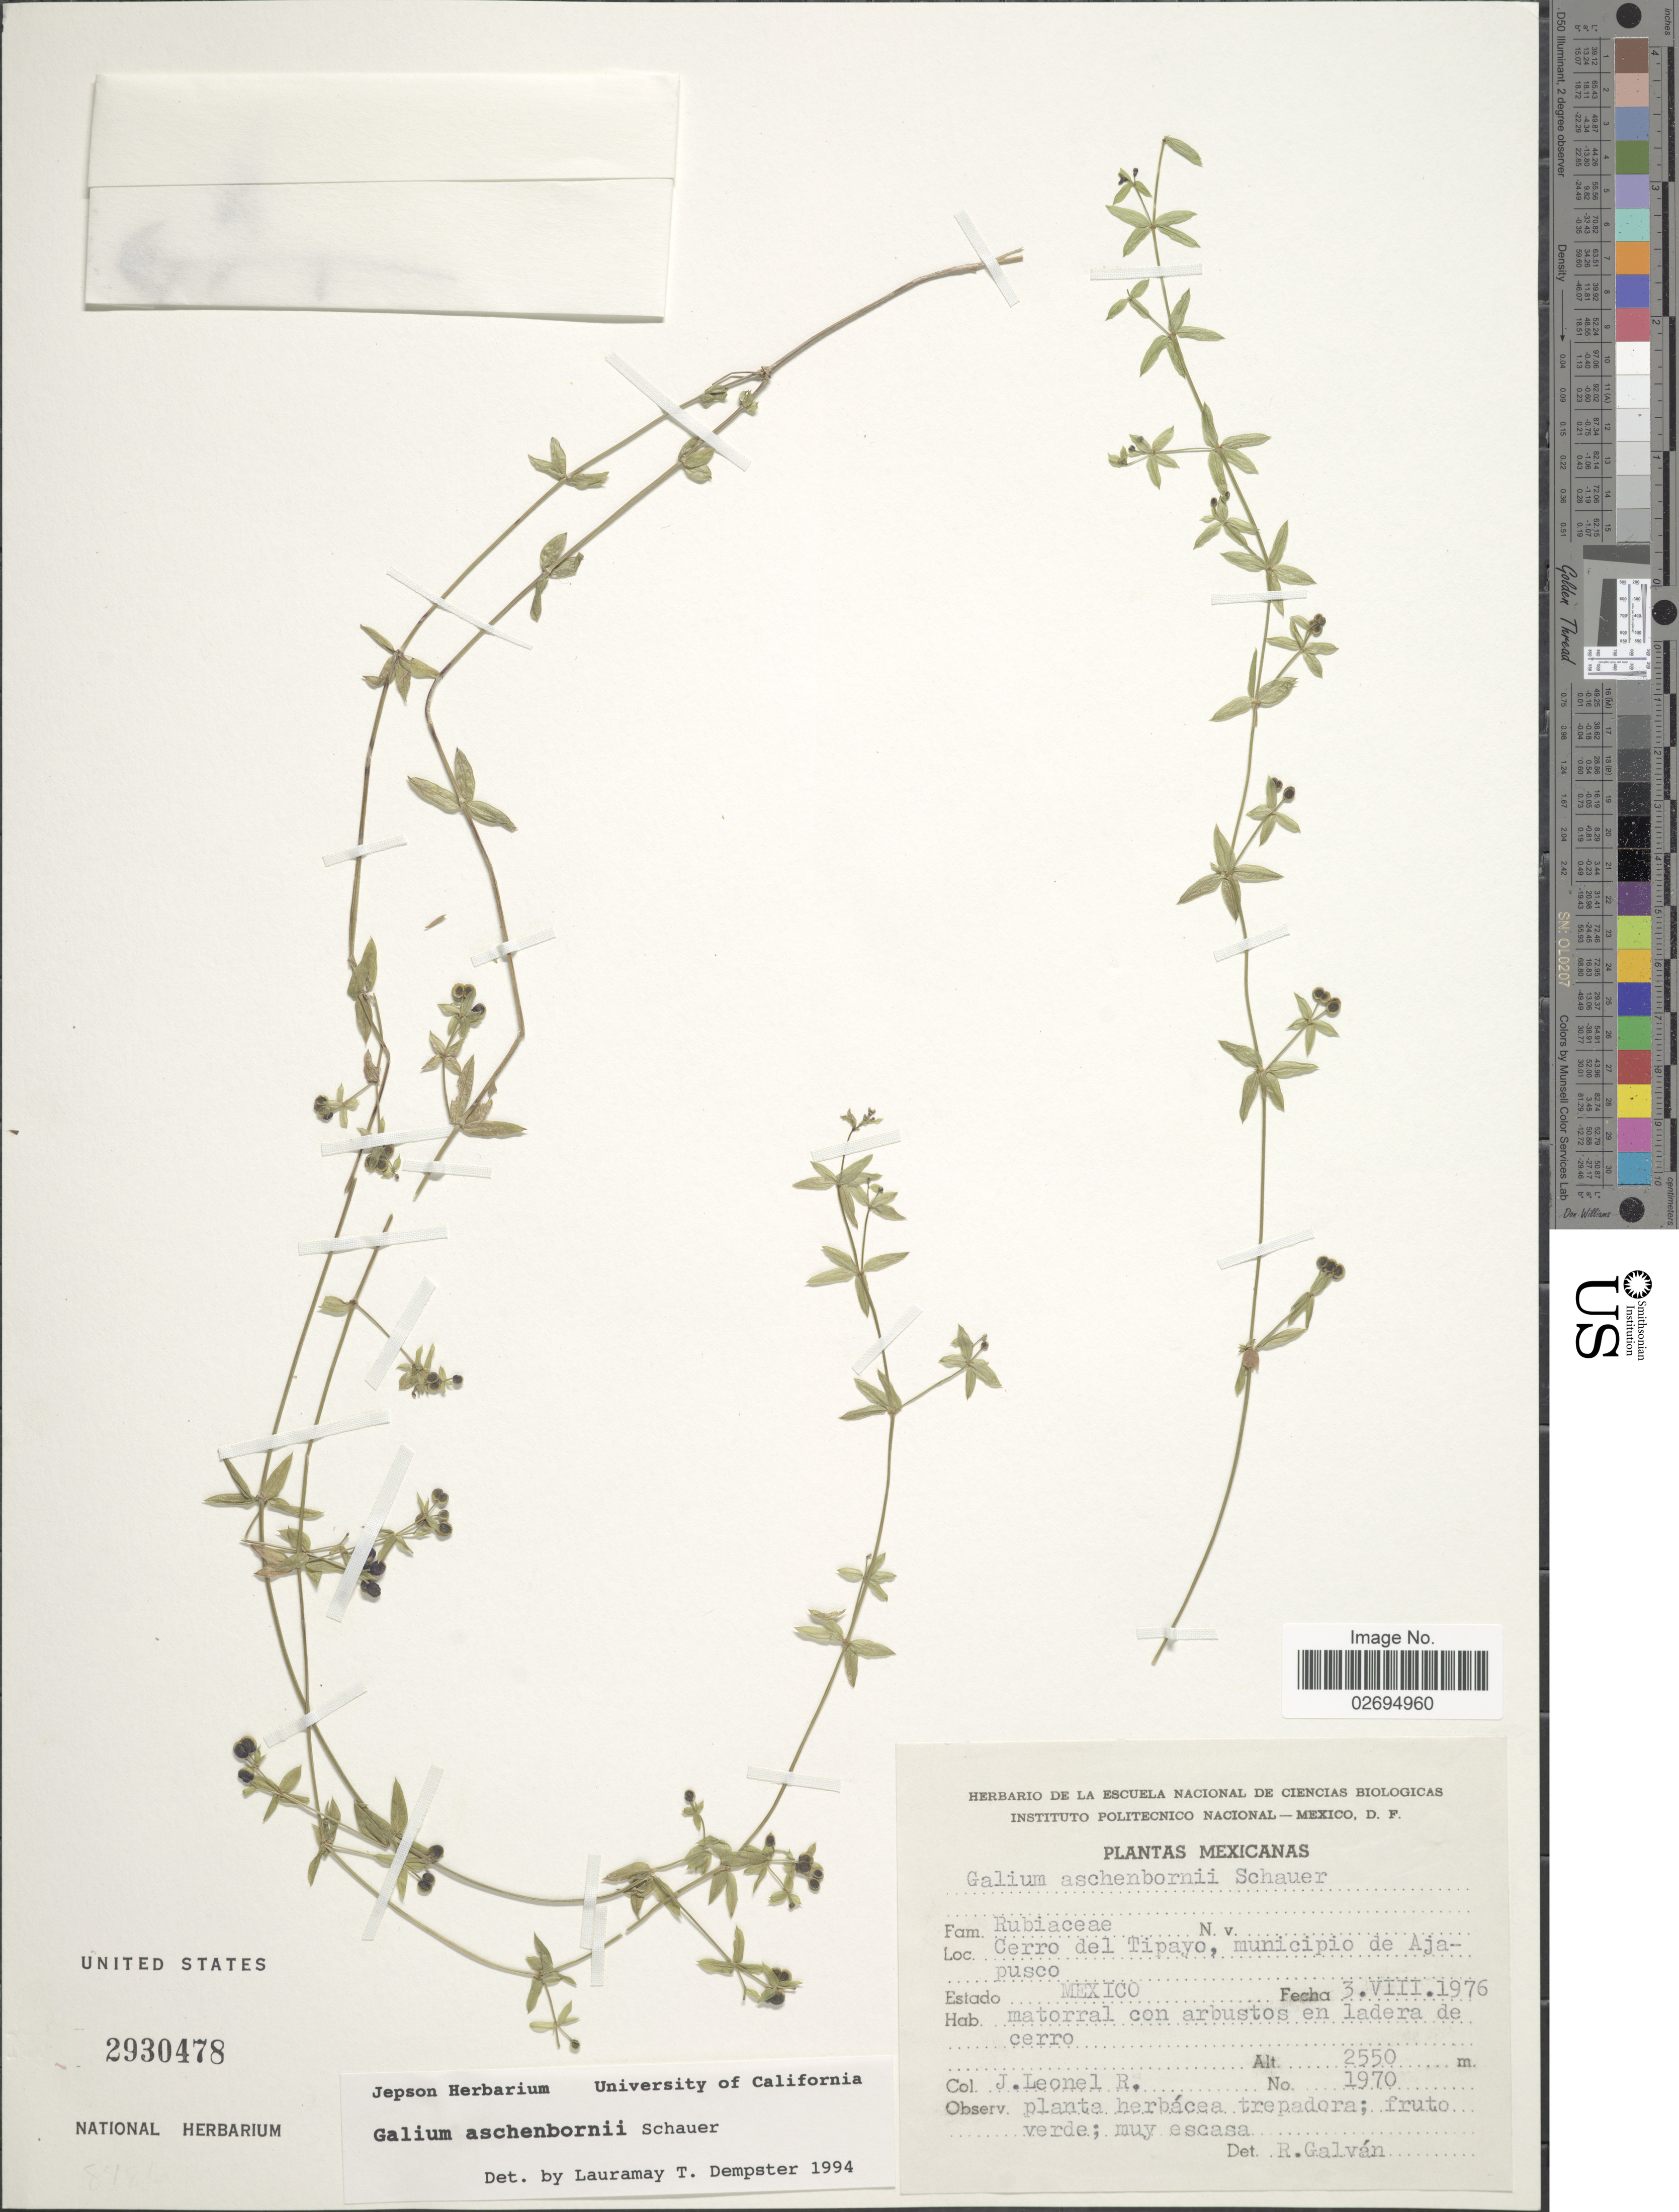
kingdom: Plantae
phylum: Tracheophyta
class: Magnoliopsida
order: Gentianales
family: Rubiaceae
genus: Galium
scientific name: Galium aschenbornii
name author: Schauer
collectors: J. Leonel R.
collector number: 1970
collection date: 1976-08-03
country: Mexico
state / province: México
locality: Ceroo del Tipayo, municipio de Ajapusco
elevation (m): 2550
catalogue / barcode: US 2930478